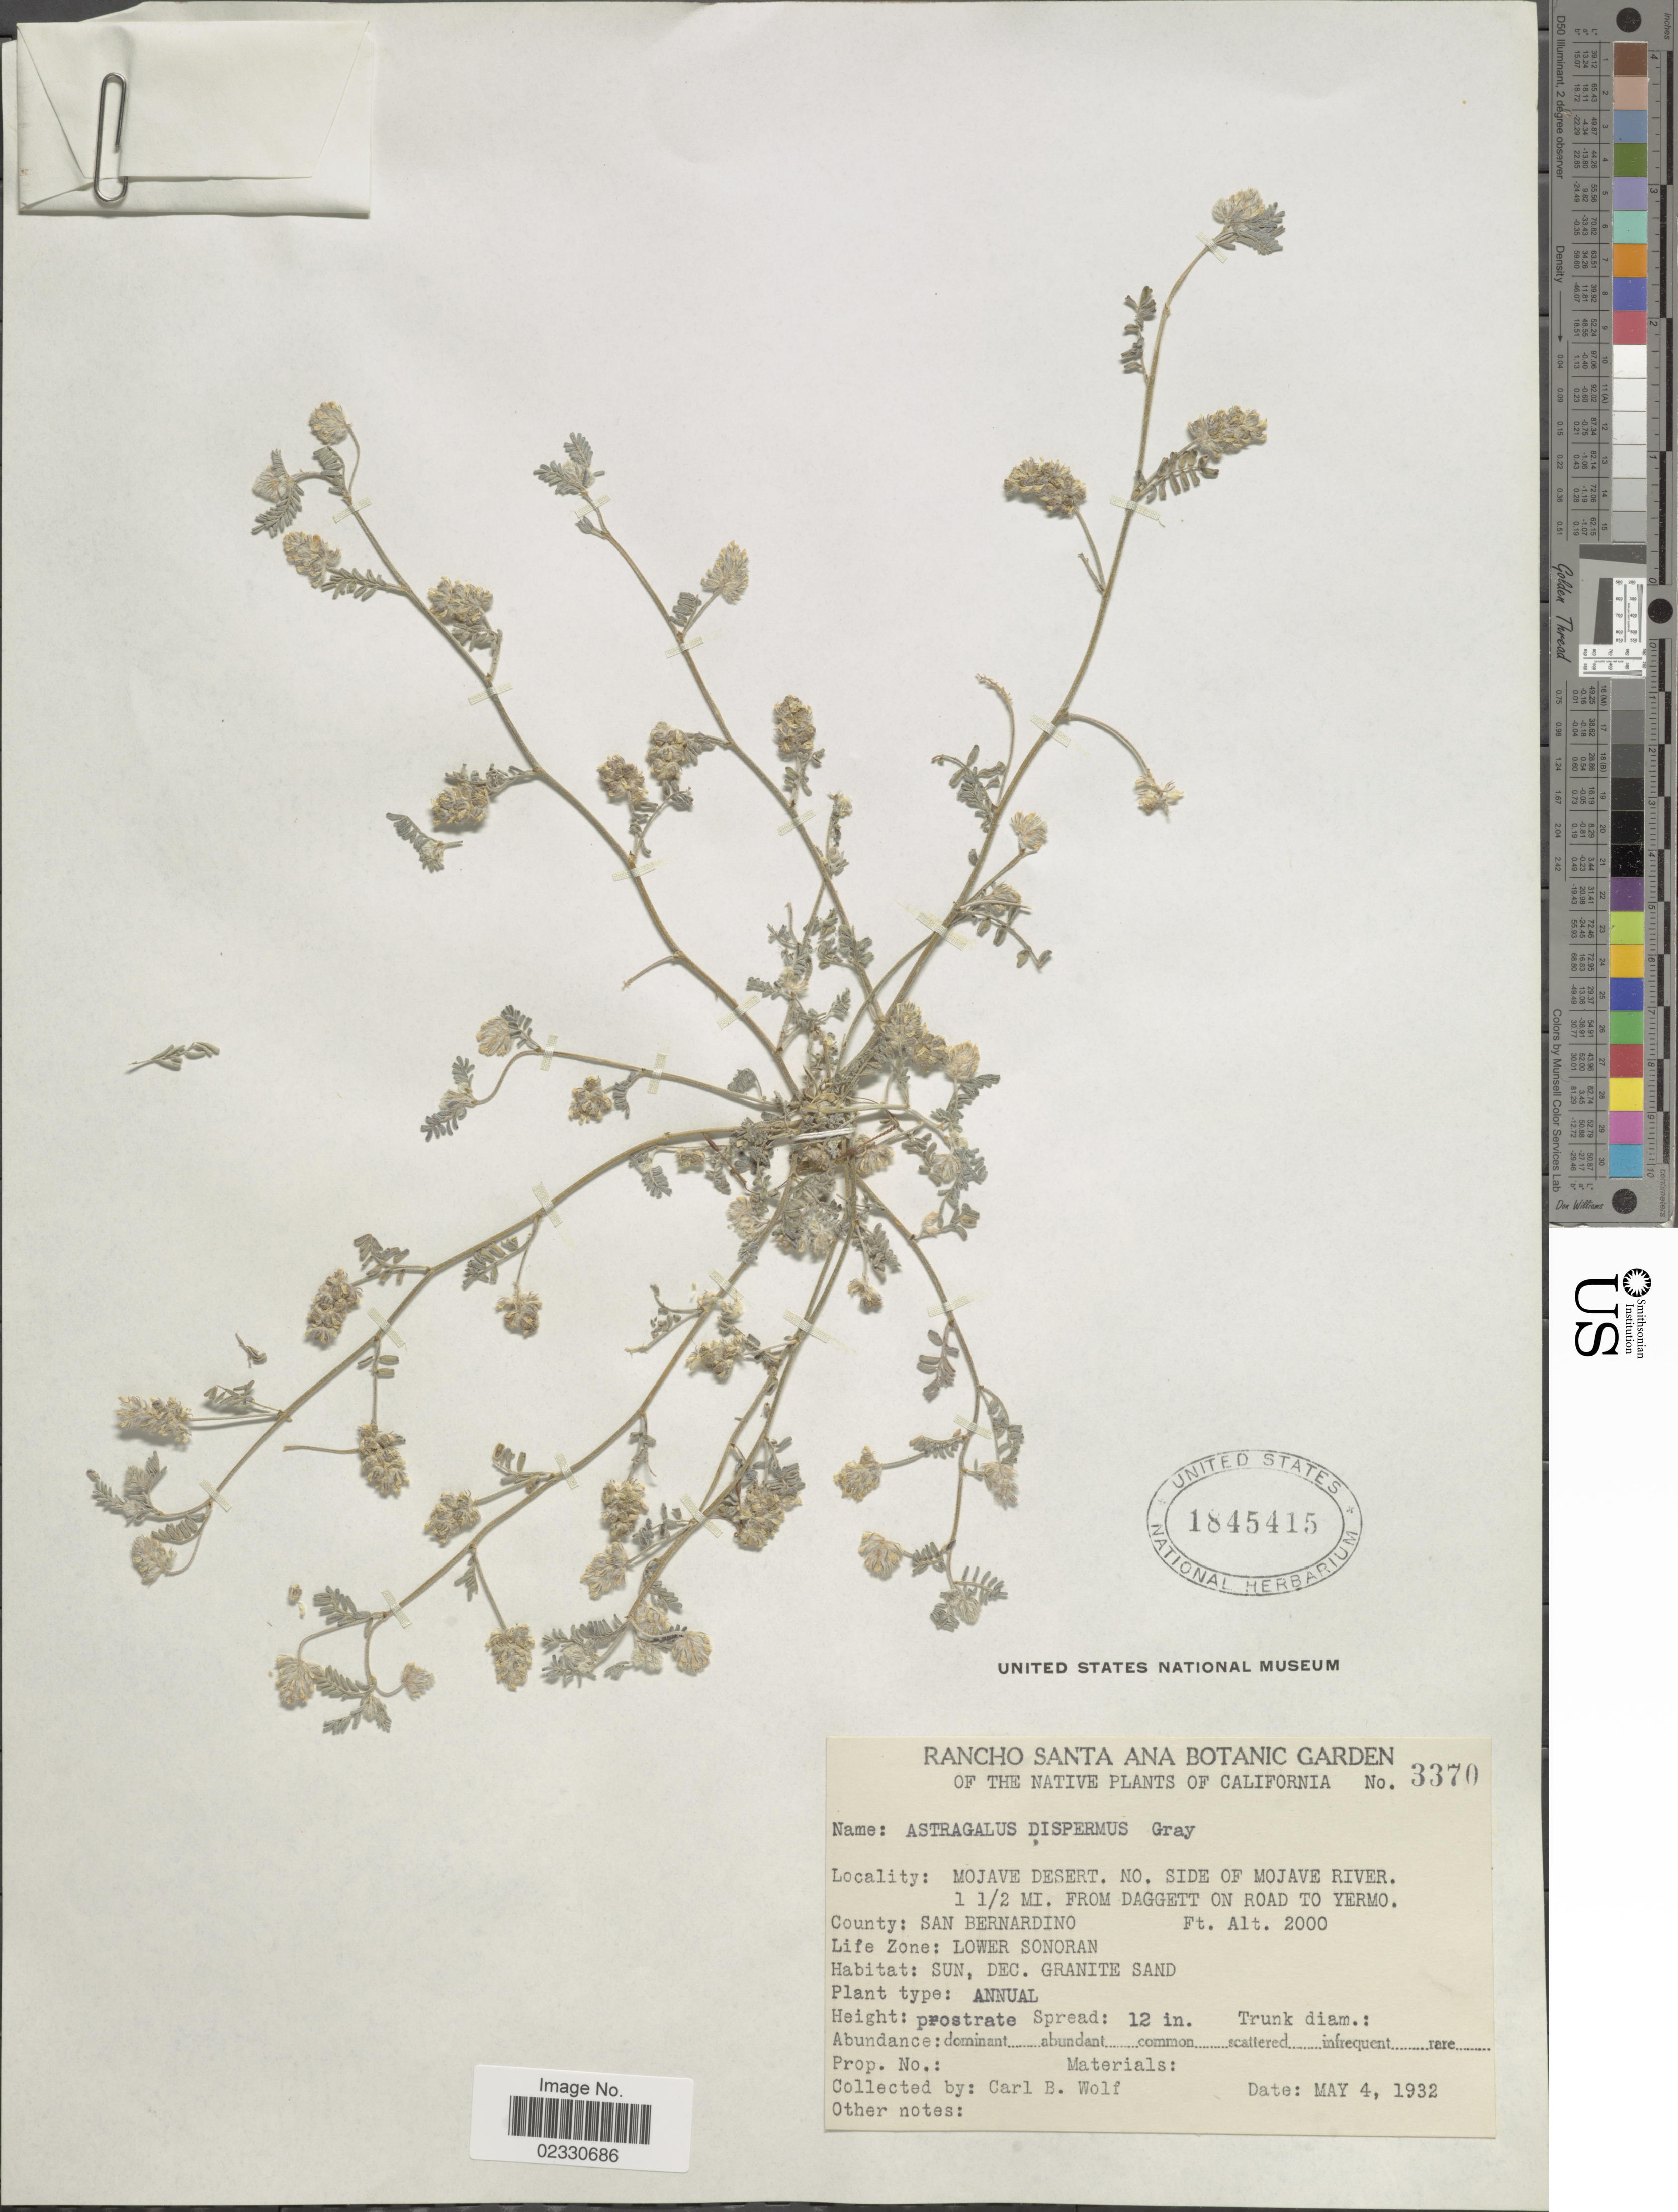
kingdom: Plantae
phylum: Tracheophyta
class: Magnoliopsida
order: Fabales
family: Fabaceae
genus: Astragalus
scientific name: Astragalus dispermus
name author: A. Gray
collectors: C. B. Wolf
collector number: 3370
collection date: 1932-05-04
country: United States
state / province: California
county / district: San Bernardino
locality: Mojave Desert, No. side of Mojave River, 1 1/2 mi. from Daggett on road to Yermo, County: San Bernardino, Life Zone: Lower Sonoran.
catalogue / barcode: US 1845415